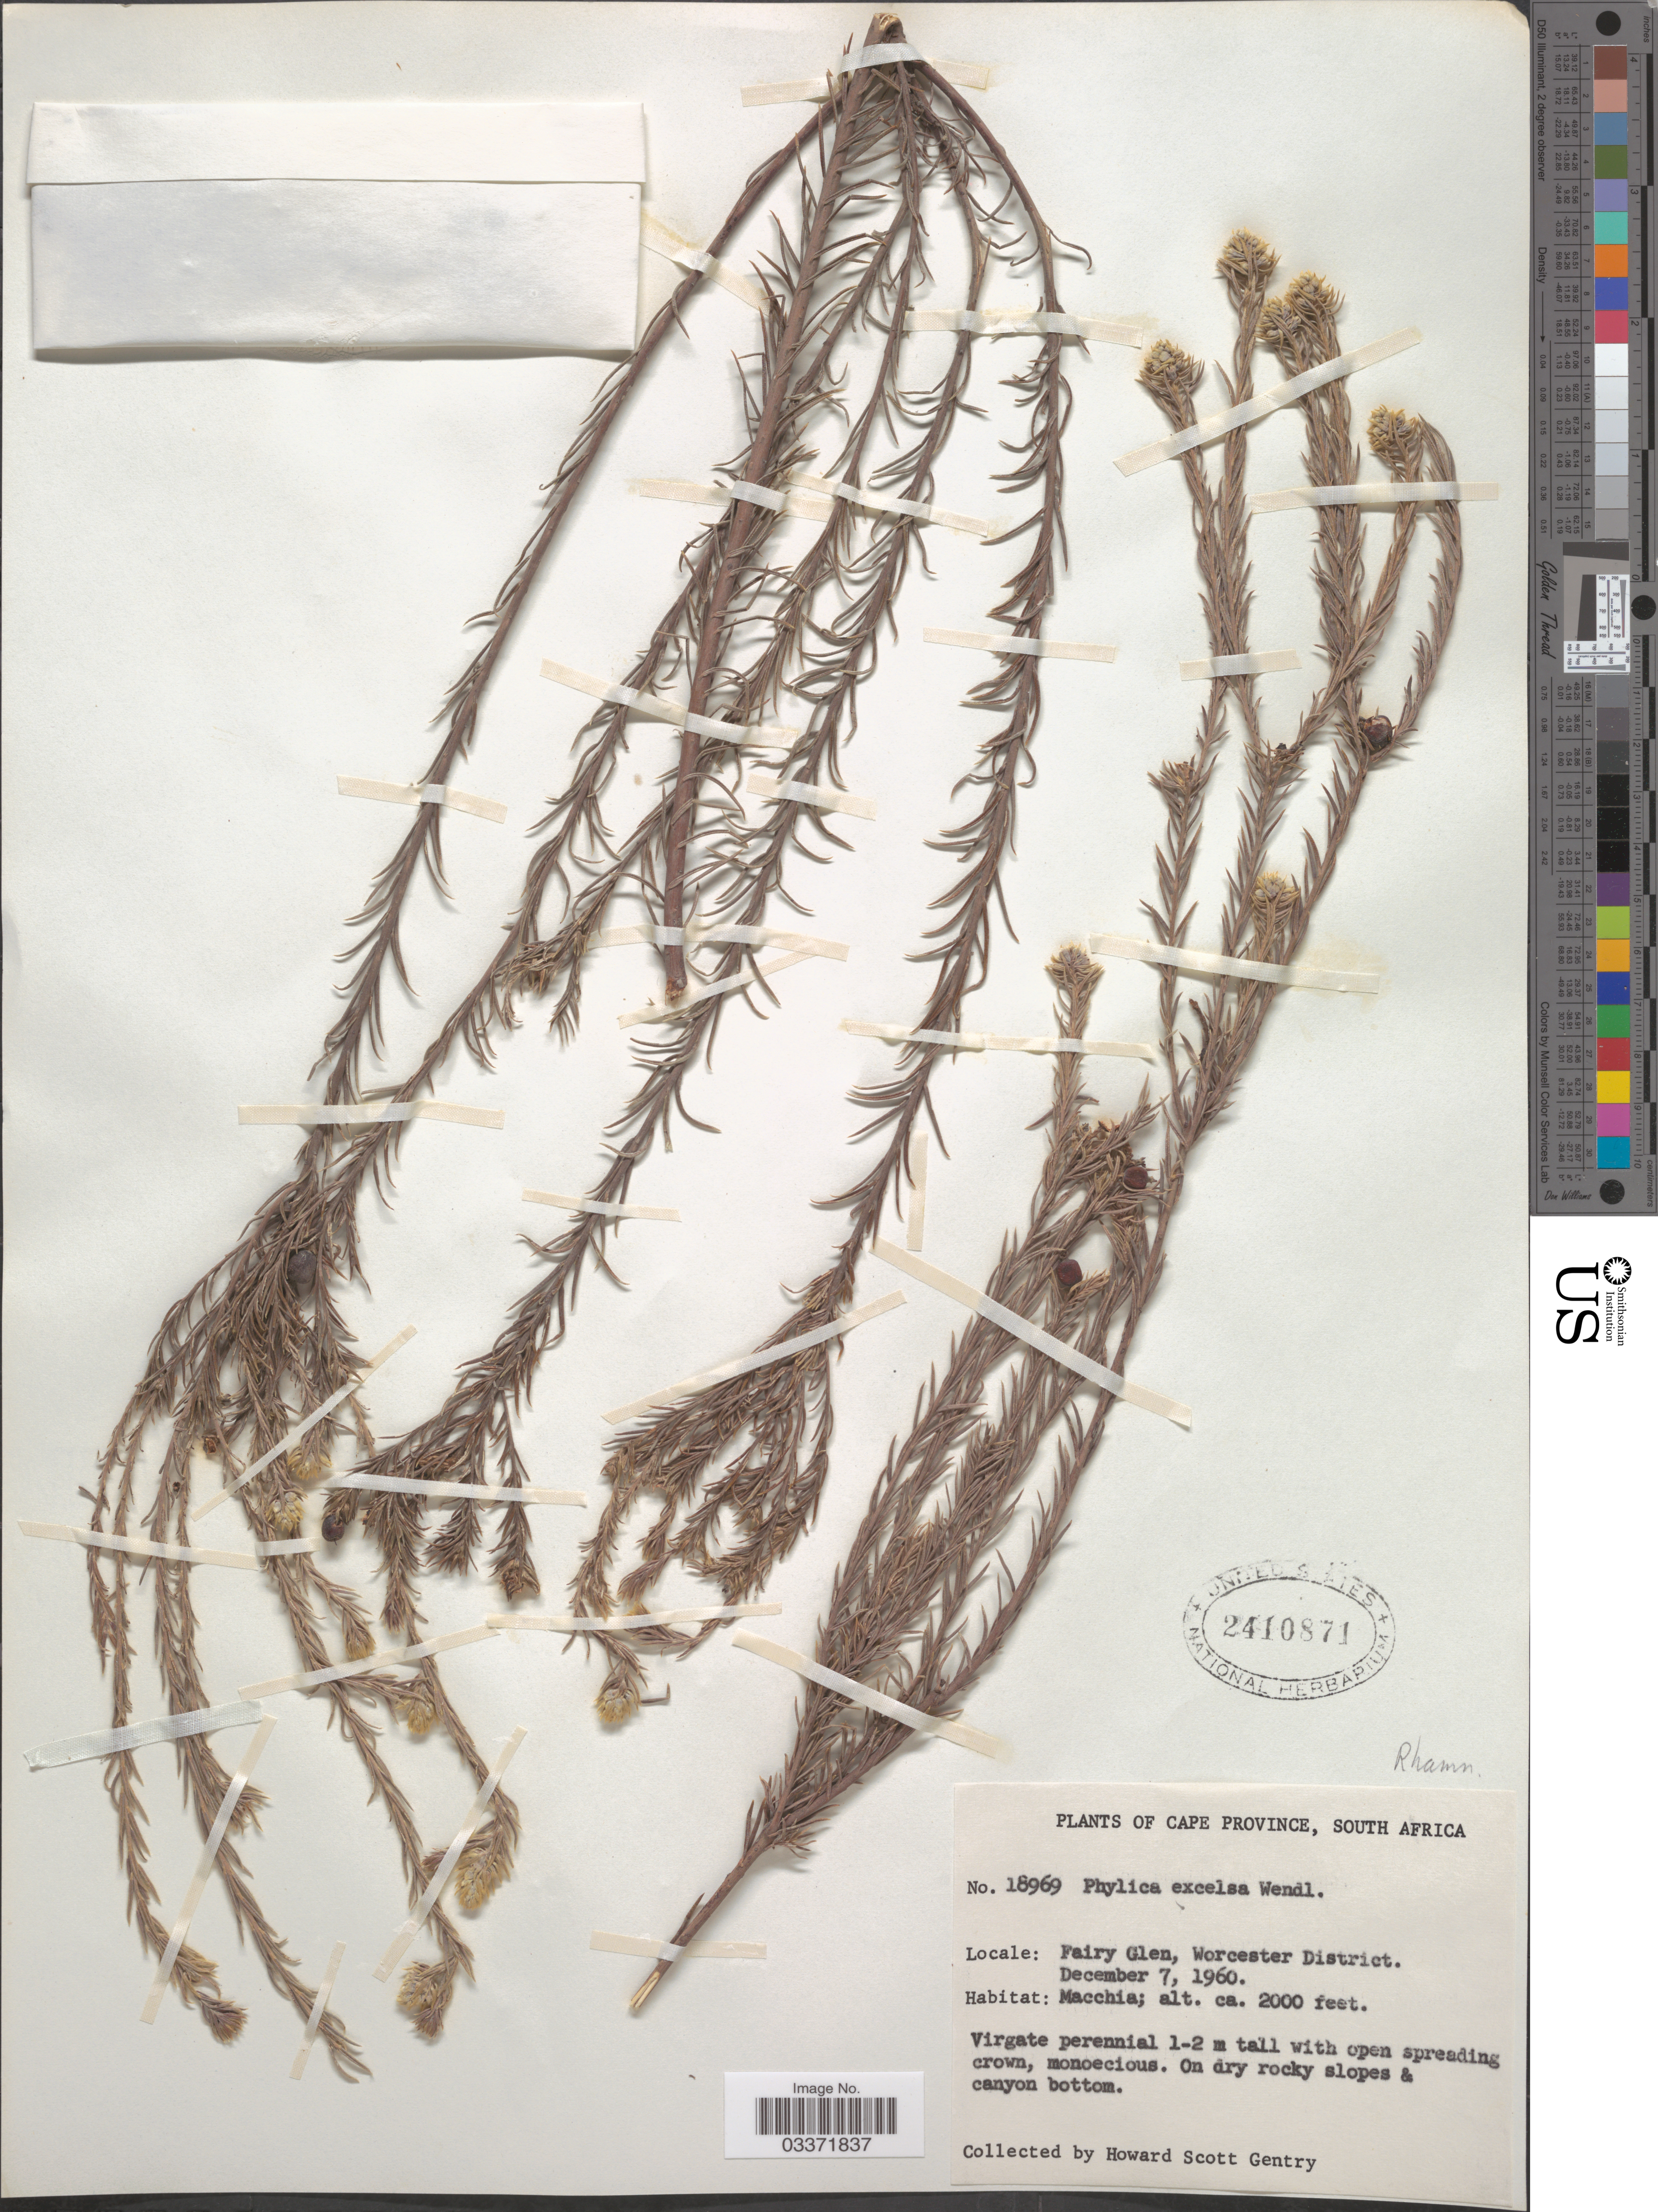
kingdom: Plantae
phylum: Tracheophyta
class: Magnoliopsida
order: Rosales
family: Rhamnaceae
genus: Phylica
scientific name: Phylica excelsa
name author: J.C. Wendl.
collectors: H. S. Gentry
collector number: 18969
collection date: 1960-12-07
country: South Africa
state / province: Western Cape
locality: Fairy Glen, Worcester District.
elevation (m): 610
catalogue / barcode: US 2410871